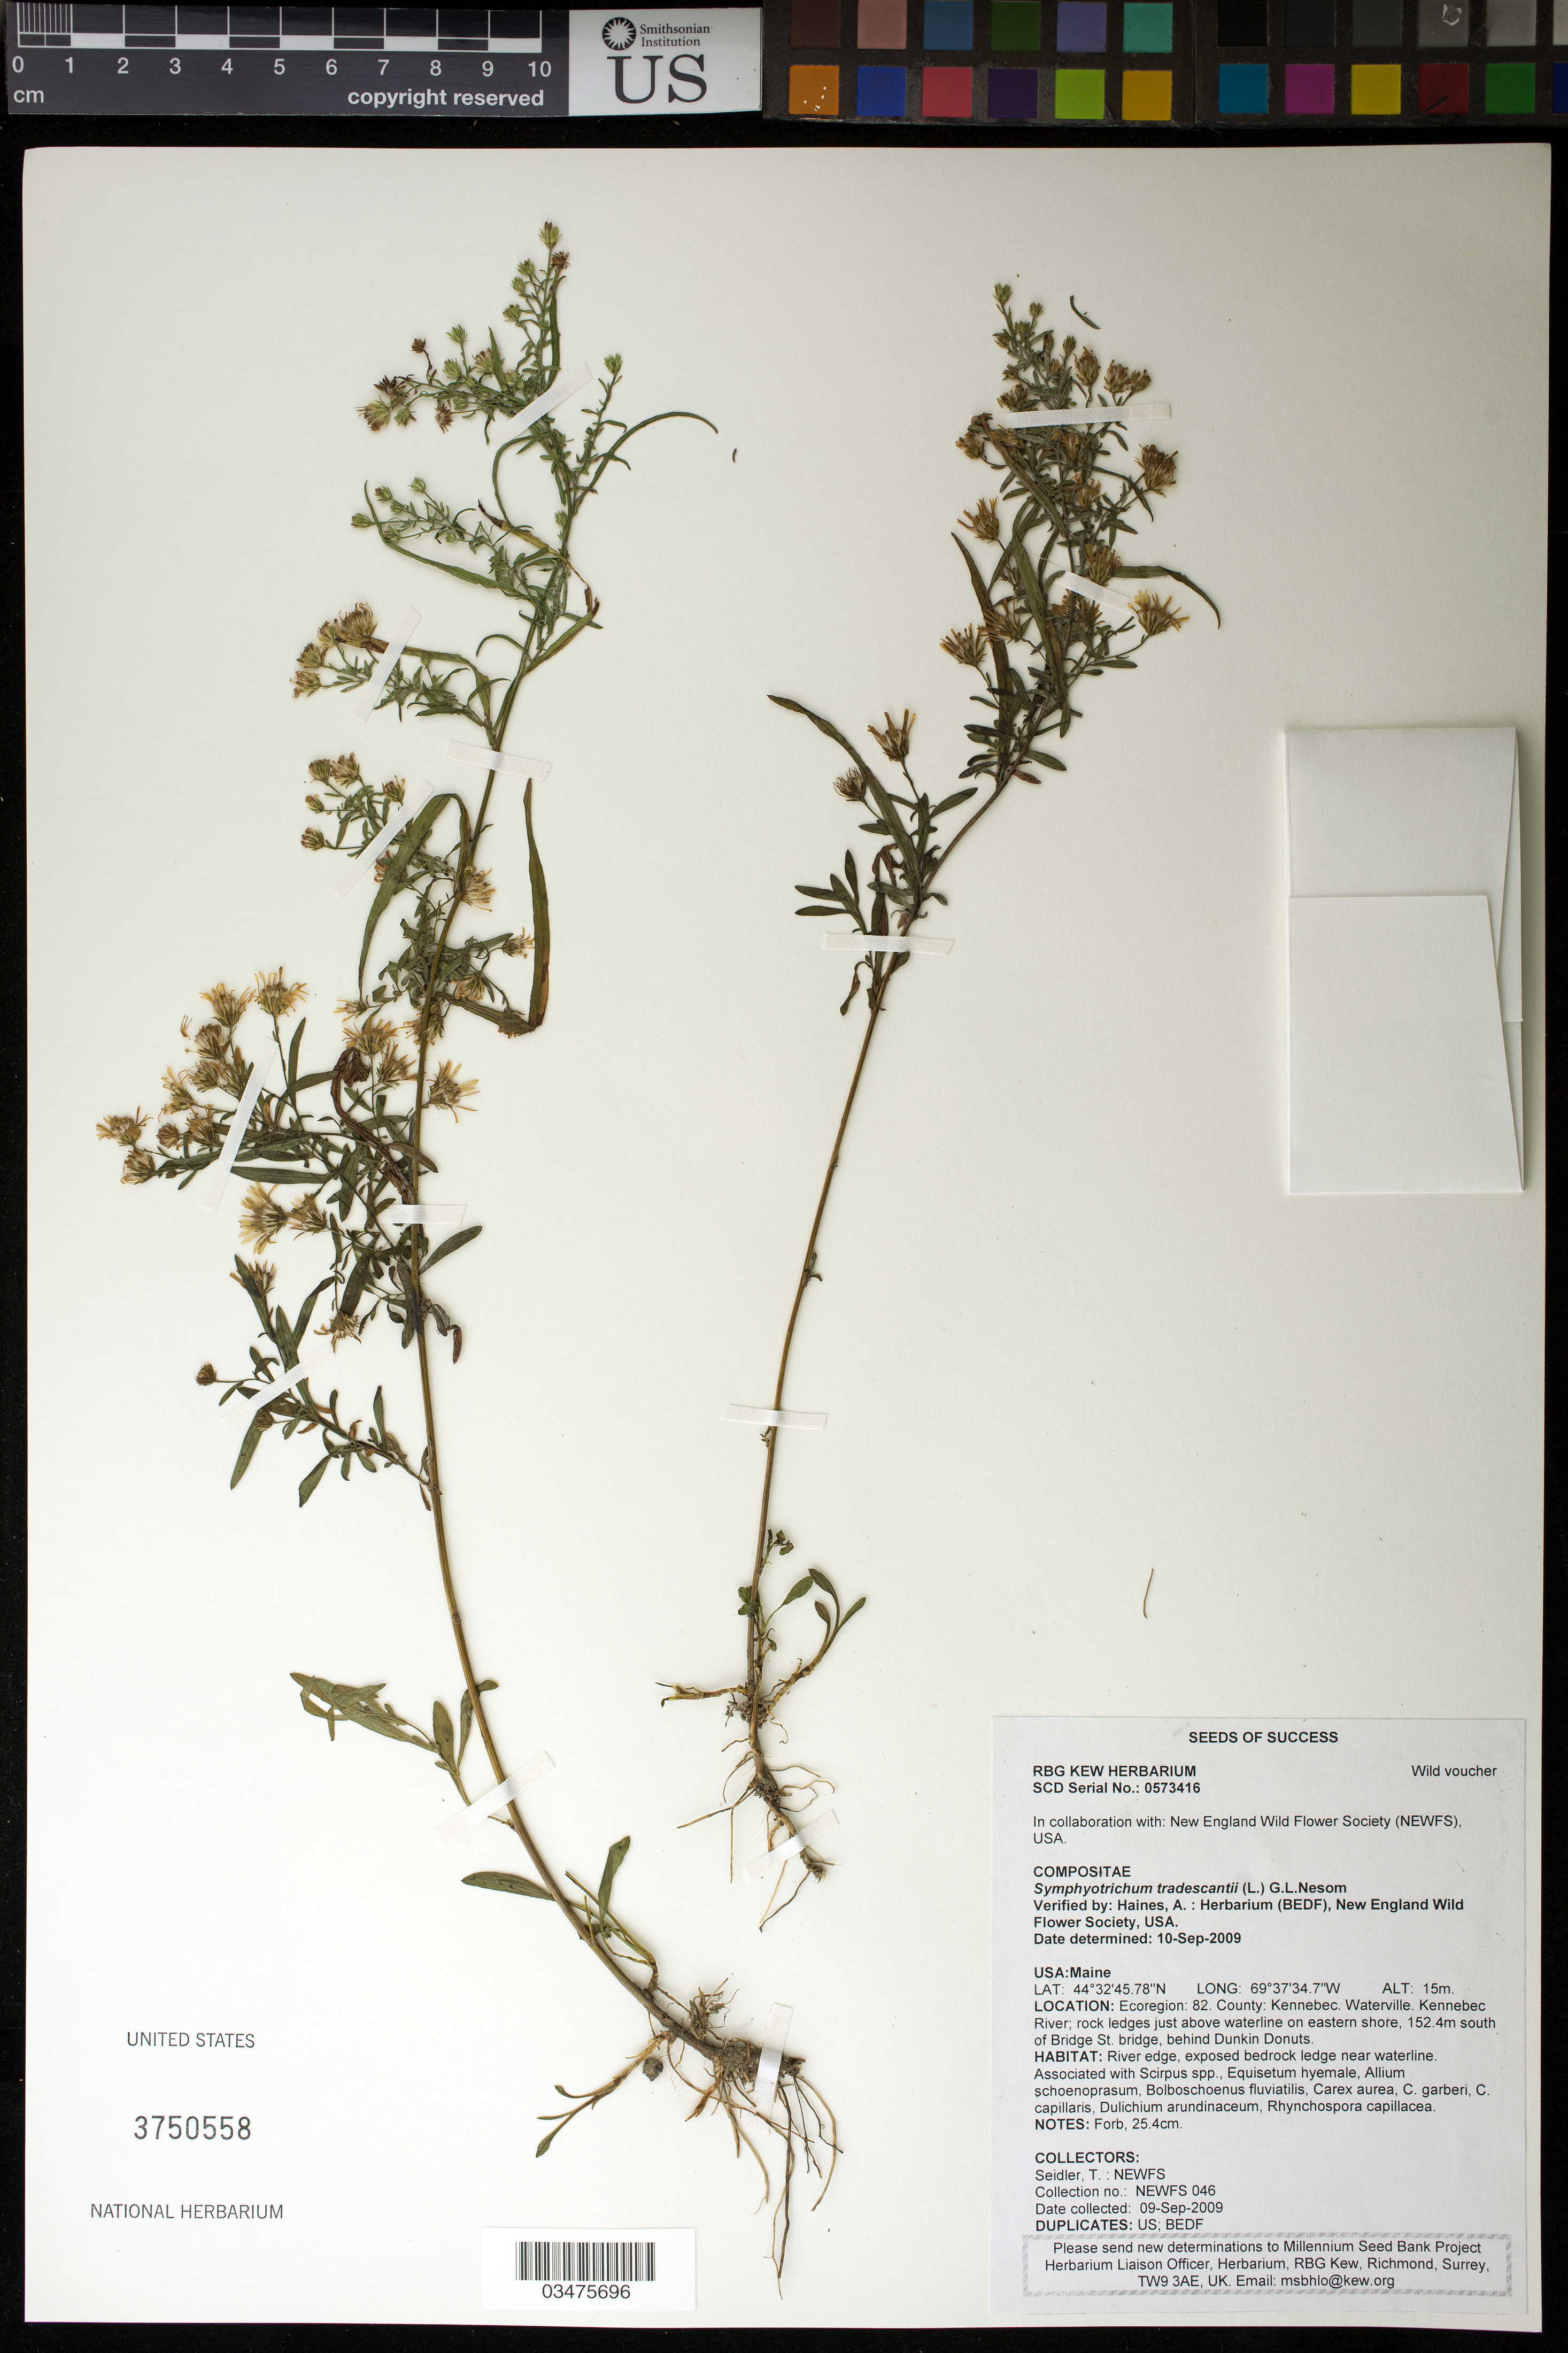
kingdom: Plantae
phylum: Tracheophyta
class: Magnoliopsida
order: Asterales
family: Asteraceae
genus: Symphyotrichum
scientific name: Symphyotrichum tradescanti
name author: (L.) G.L. Nesom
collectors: T. Seidler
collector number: NEWFS 046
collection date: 2009-09-09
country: United States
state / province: Maine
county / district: Kennebec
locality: Waterville. Kennebec River, 152.4 m S of Bridge St.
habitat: River edge, exposed bedrock ledge near waterline.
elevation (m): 15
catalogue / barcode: US 3750558